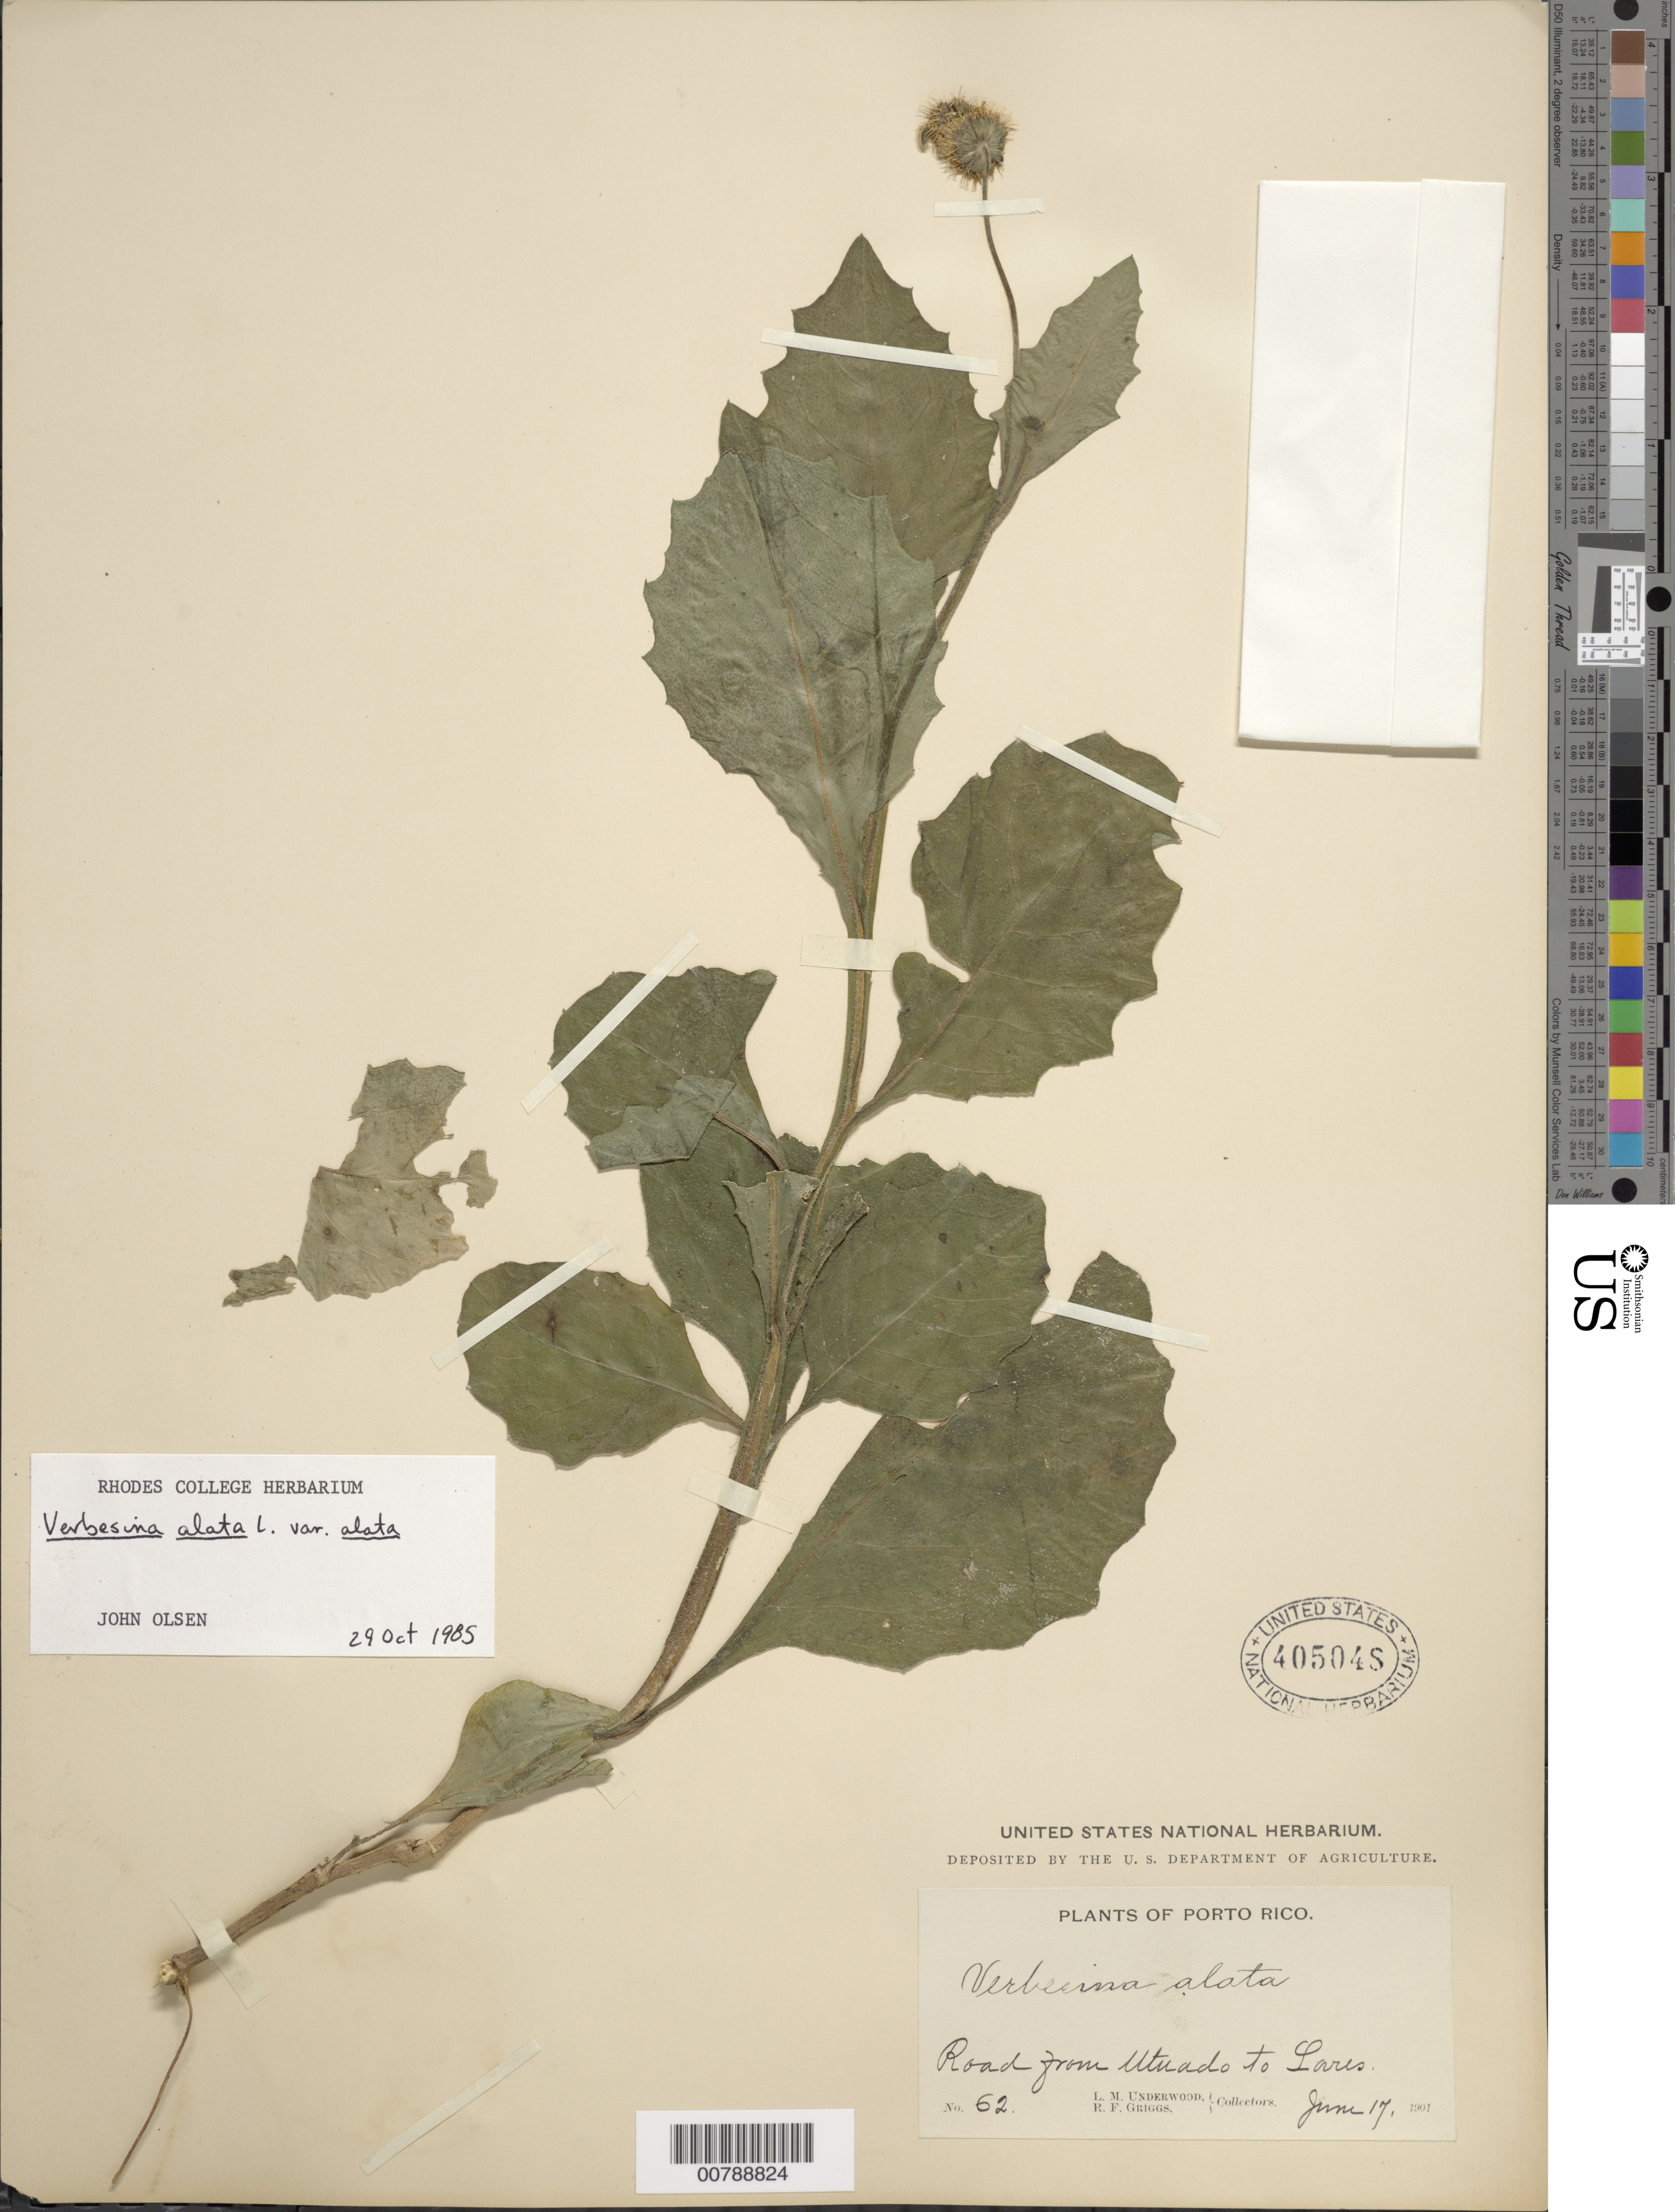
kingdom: Plantae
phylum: Tracheophyta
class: Magnoliopsida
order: Asterales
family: Asteraceae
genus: Verbesina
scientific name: Verbesina alata var. alata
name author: L.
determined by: Olsen, J.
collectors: L. M. Underwood & R. F. Griggs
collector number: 62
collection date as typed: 17 Jun 1901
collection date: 1901-06-17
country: Puerto Rico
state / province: Utuado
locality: Road from Utuado to Lares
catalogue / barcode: US 405048